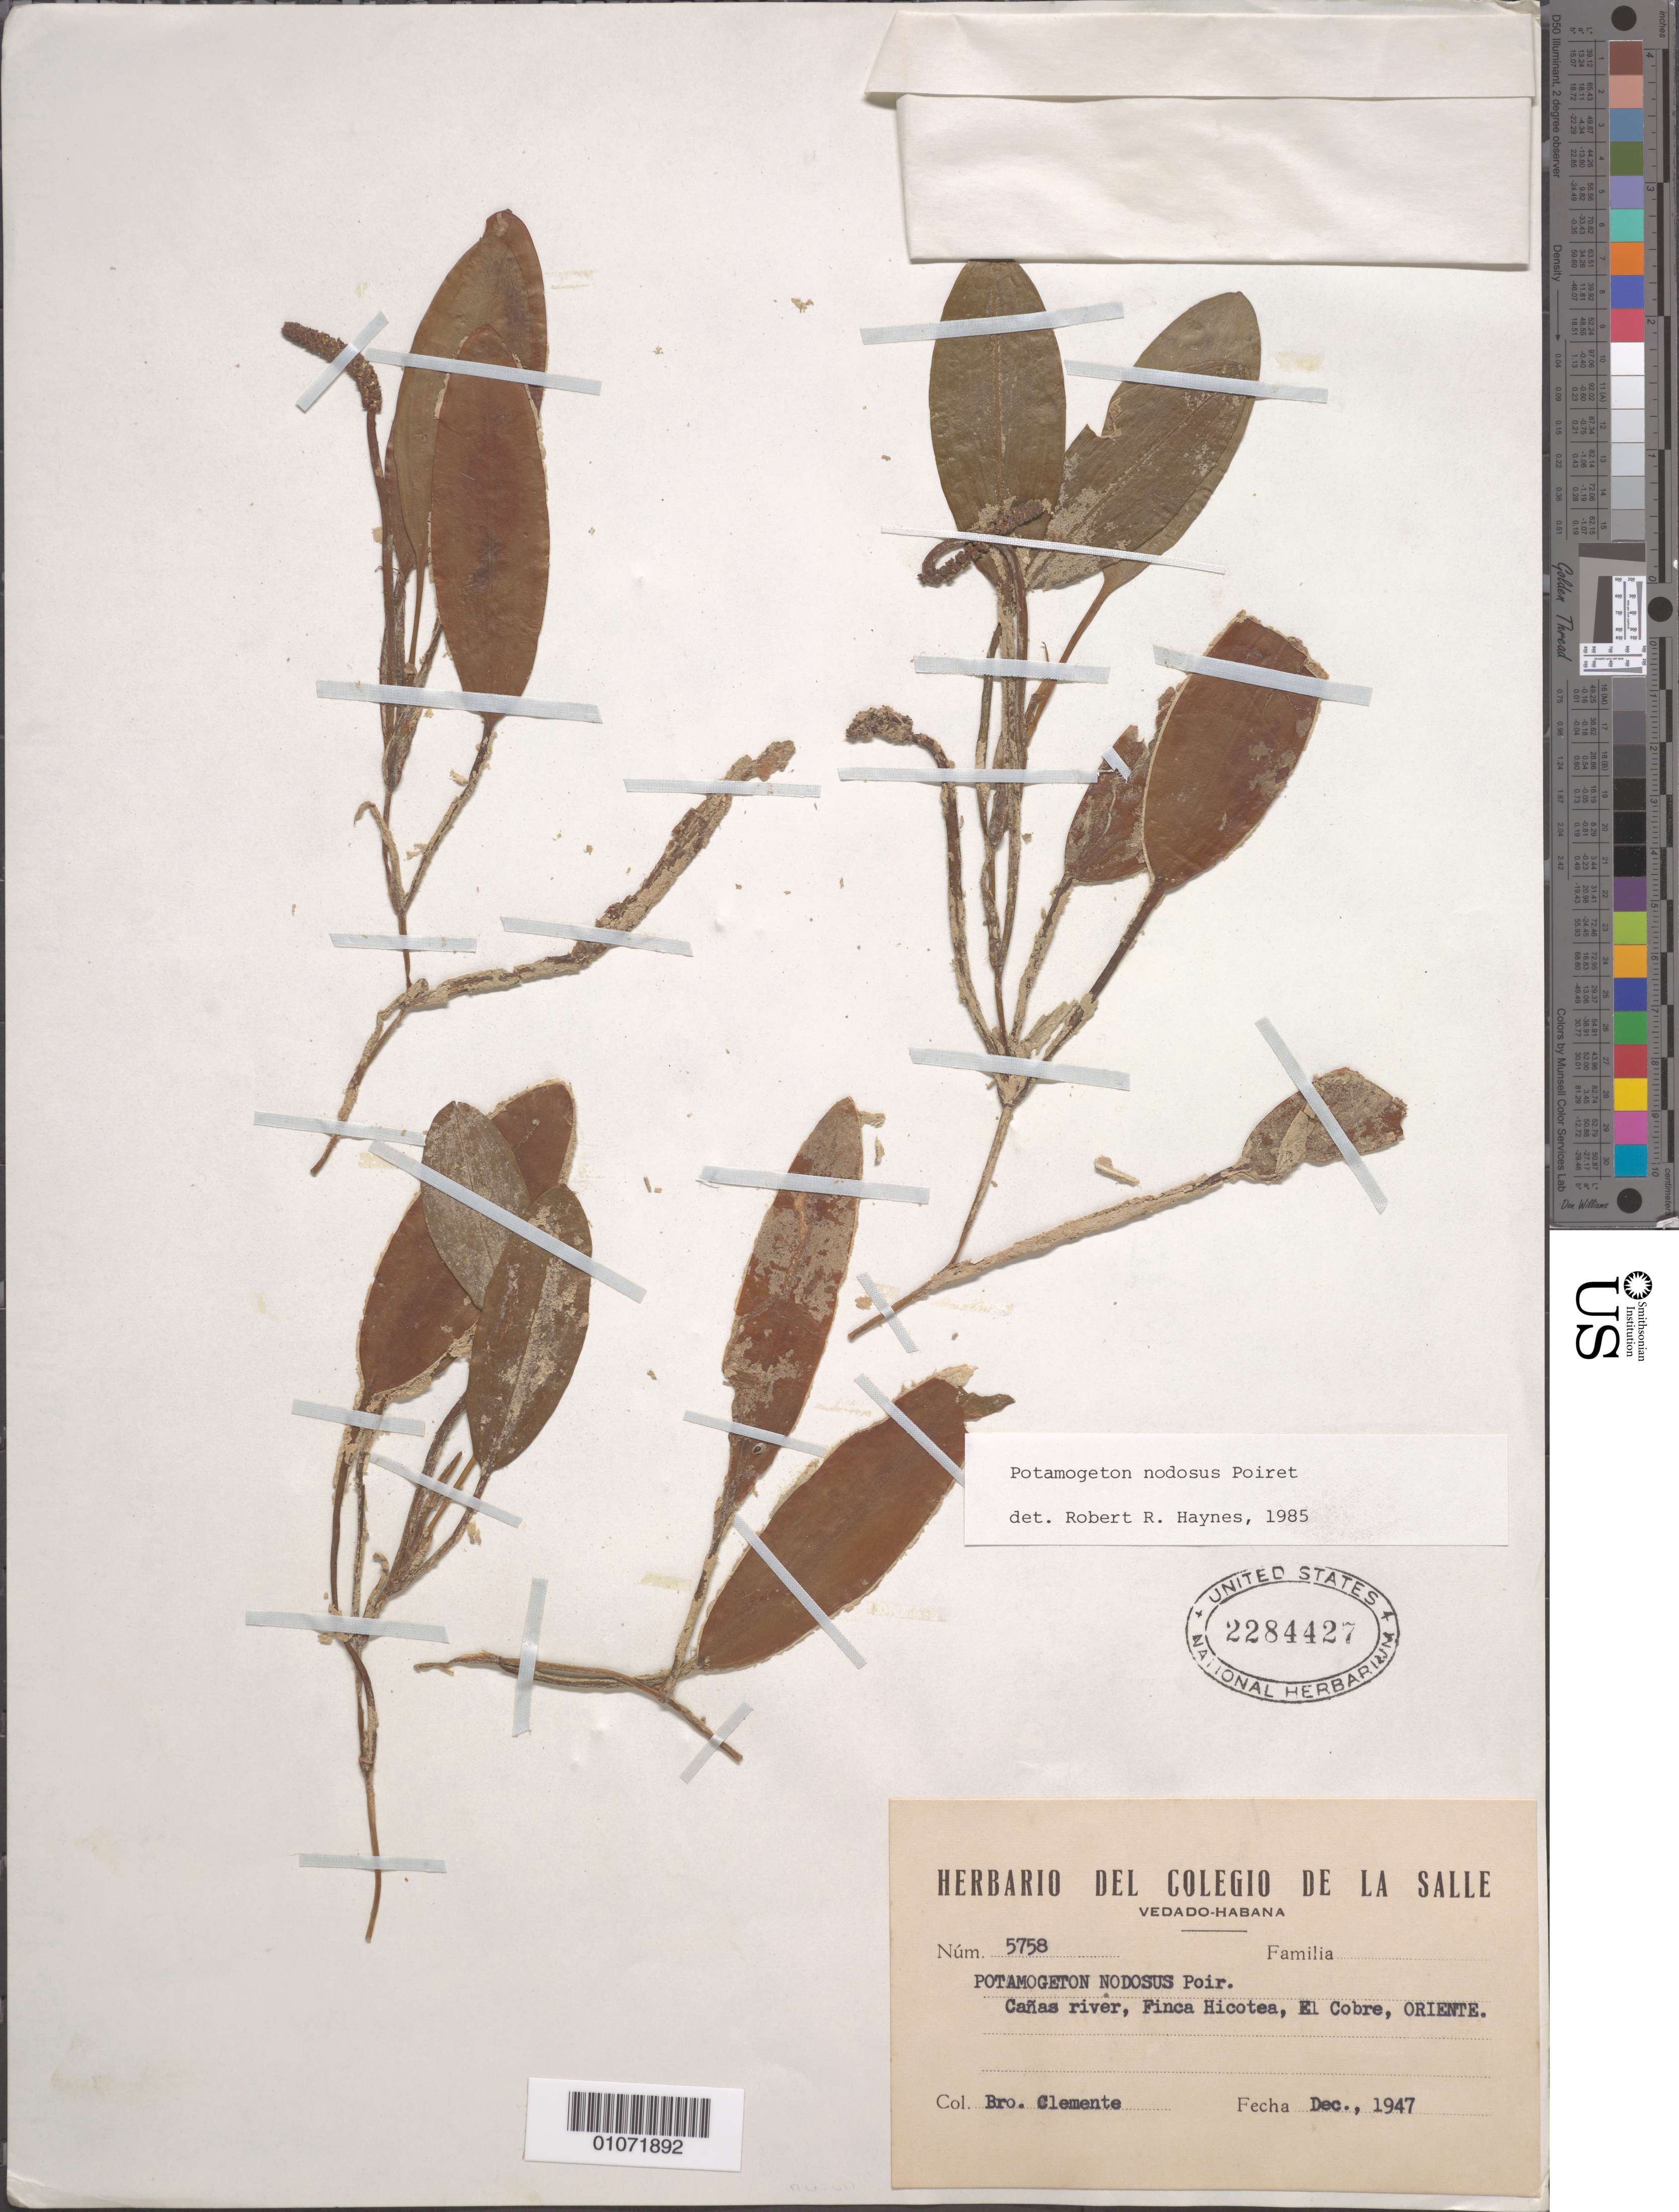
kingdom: Plantae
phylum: Tracheophyta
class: Liliopsida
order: Alismatales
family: Potamogetonaceae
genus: Potamogeton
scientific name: Potamogeton nodosus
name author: Poir.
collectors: Bro. Clemente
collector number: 5758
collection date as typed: Dec 1947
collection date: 1947-12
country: Cuba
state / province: La Habana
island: Cuba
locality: Conas river, Pinca Hicotes, El Cobre, ORIENTE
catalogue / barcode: US 2284427